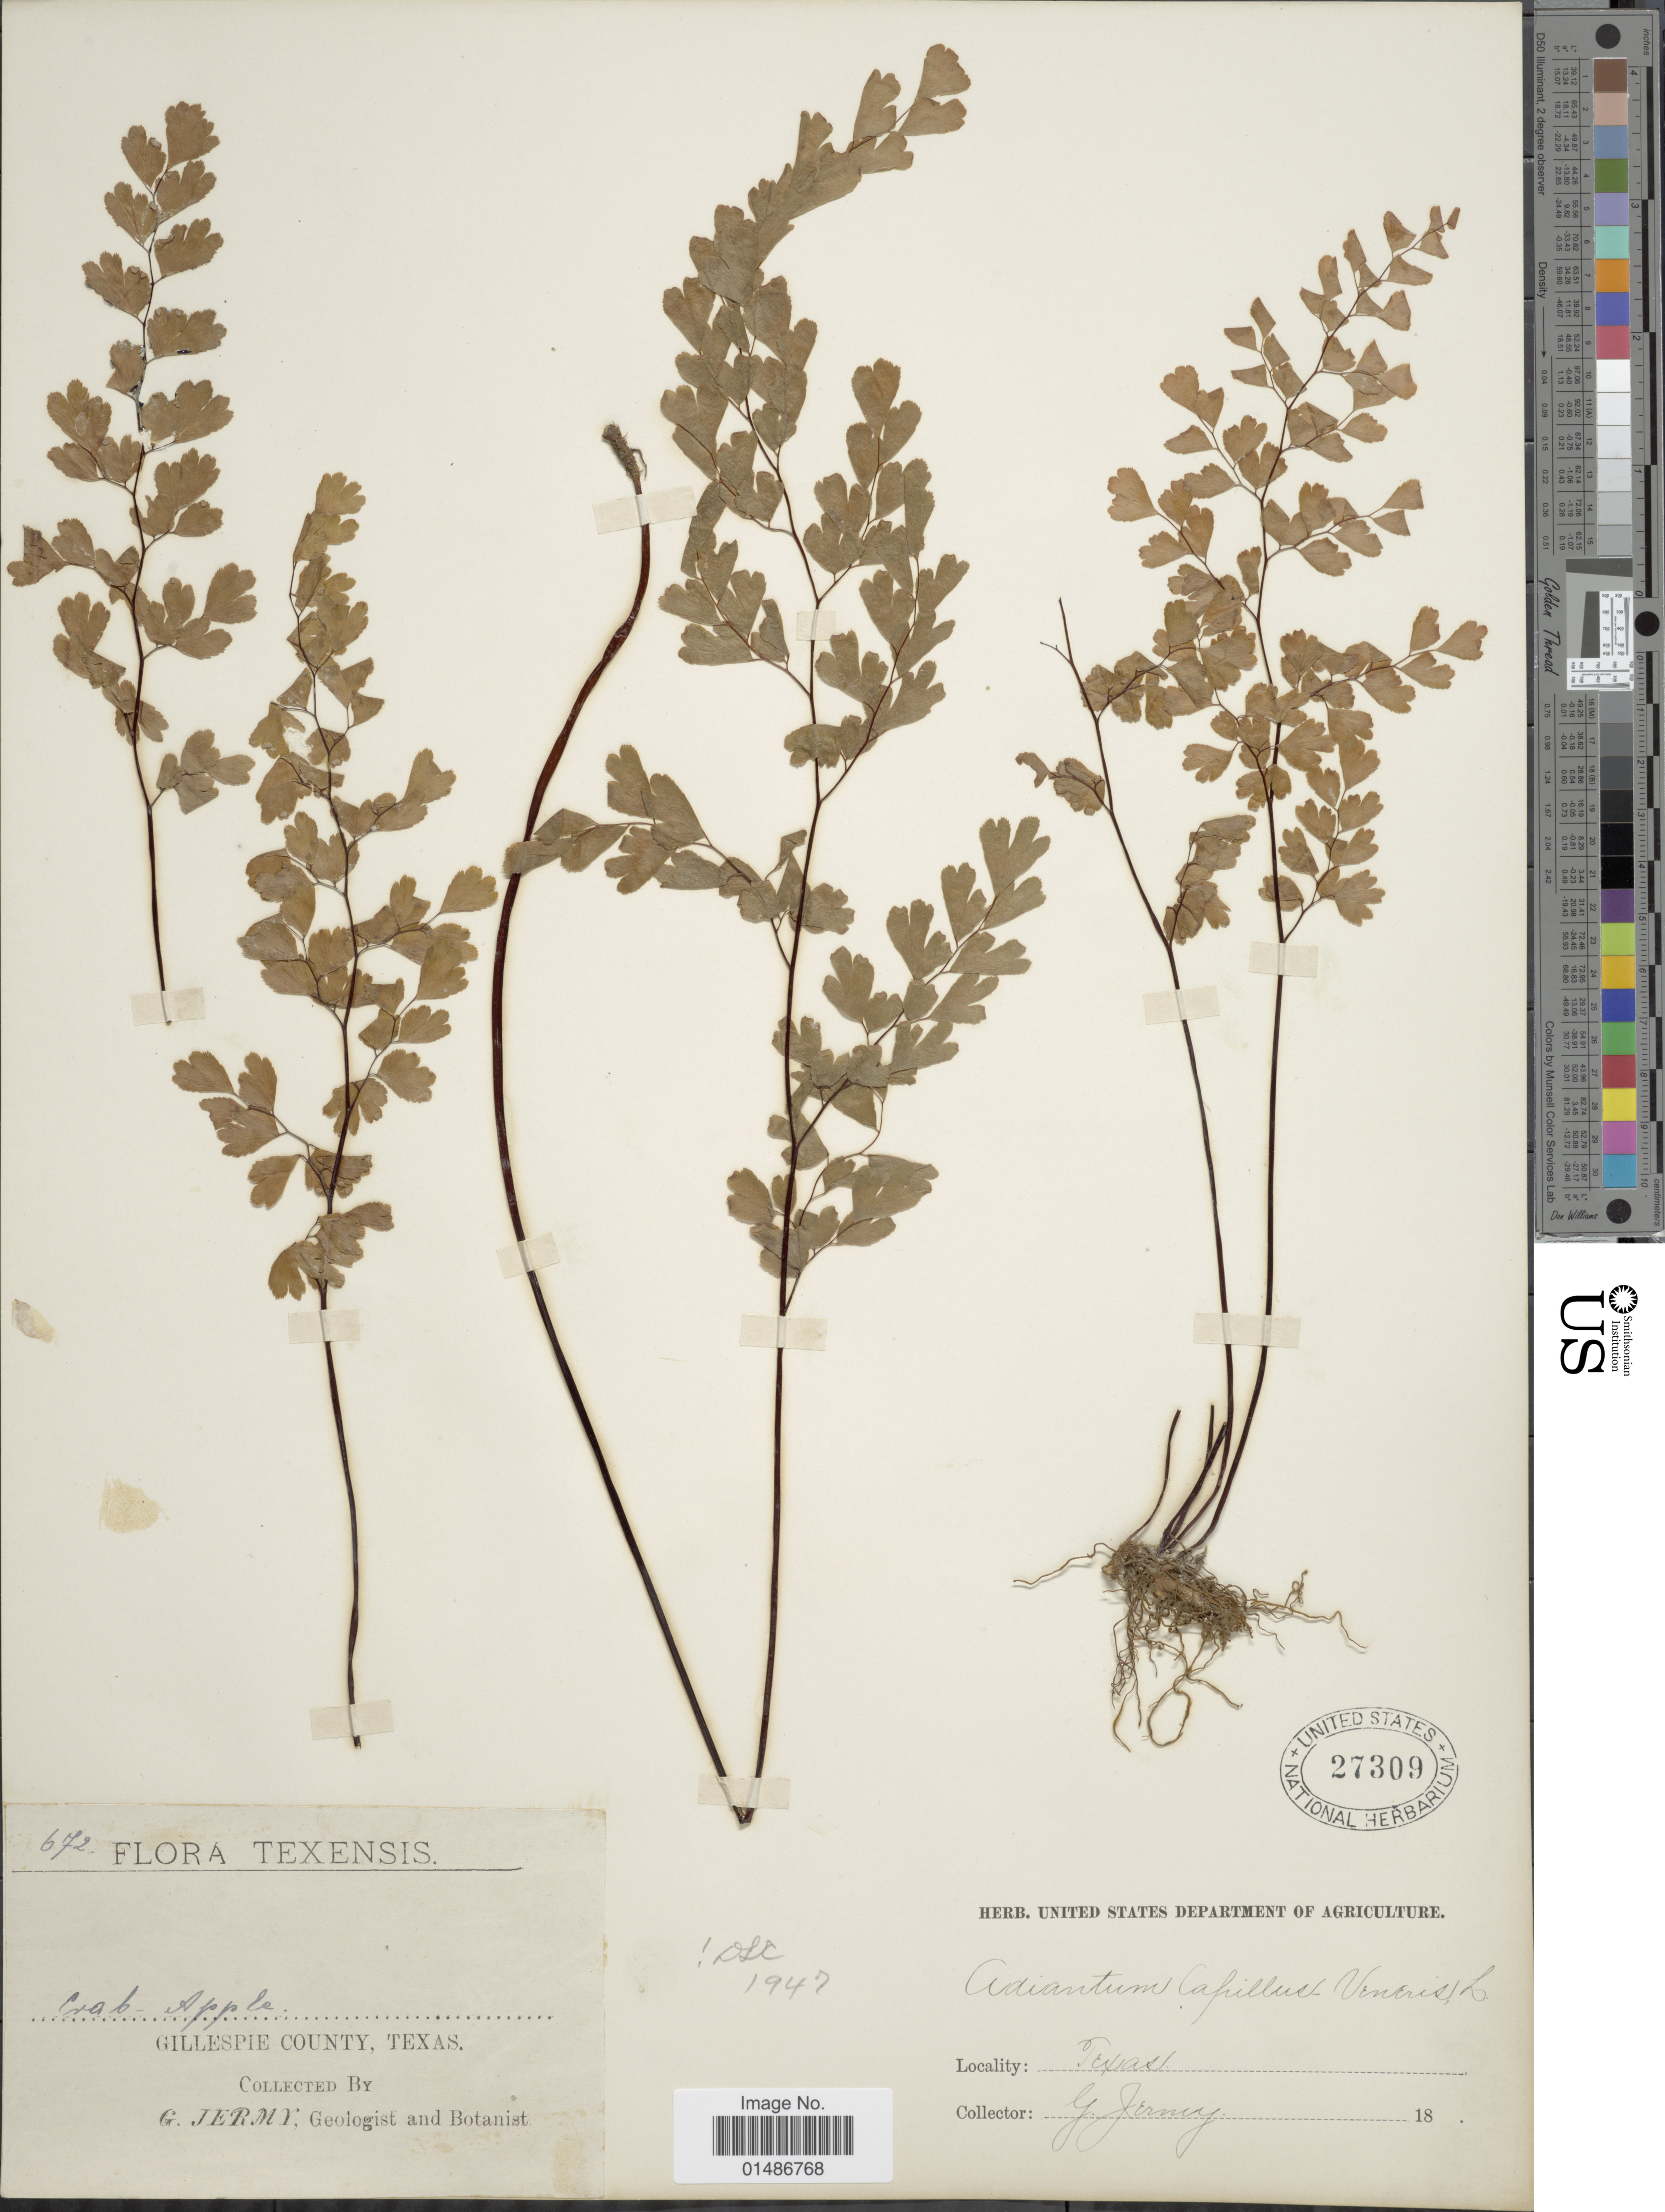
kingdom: Plantae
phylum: Tracheophyta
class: Polypodiopsida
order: Polypodiales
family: Pteridaceae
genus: Adiantum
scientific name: Adiantum capillus-veneris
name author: L.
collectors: G. Jermy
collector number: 672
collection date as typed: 18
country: United States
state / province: Texas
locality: Gillespie County.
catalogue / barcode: US 27309